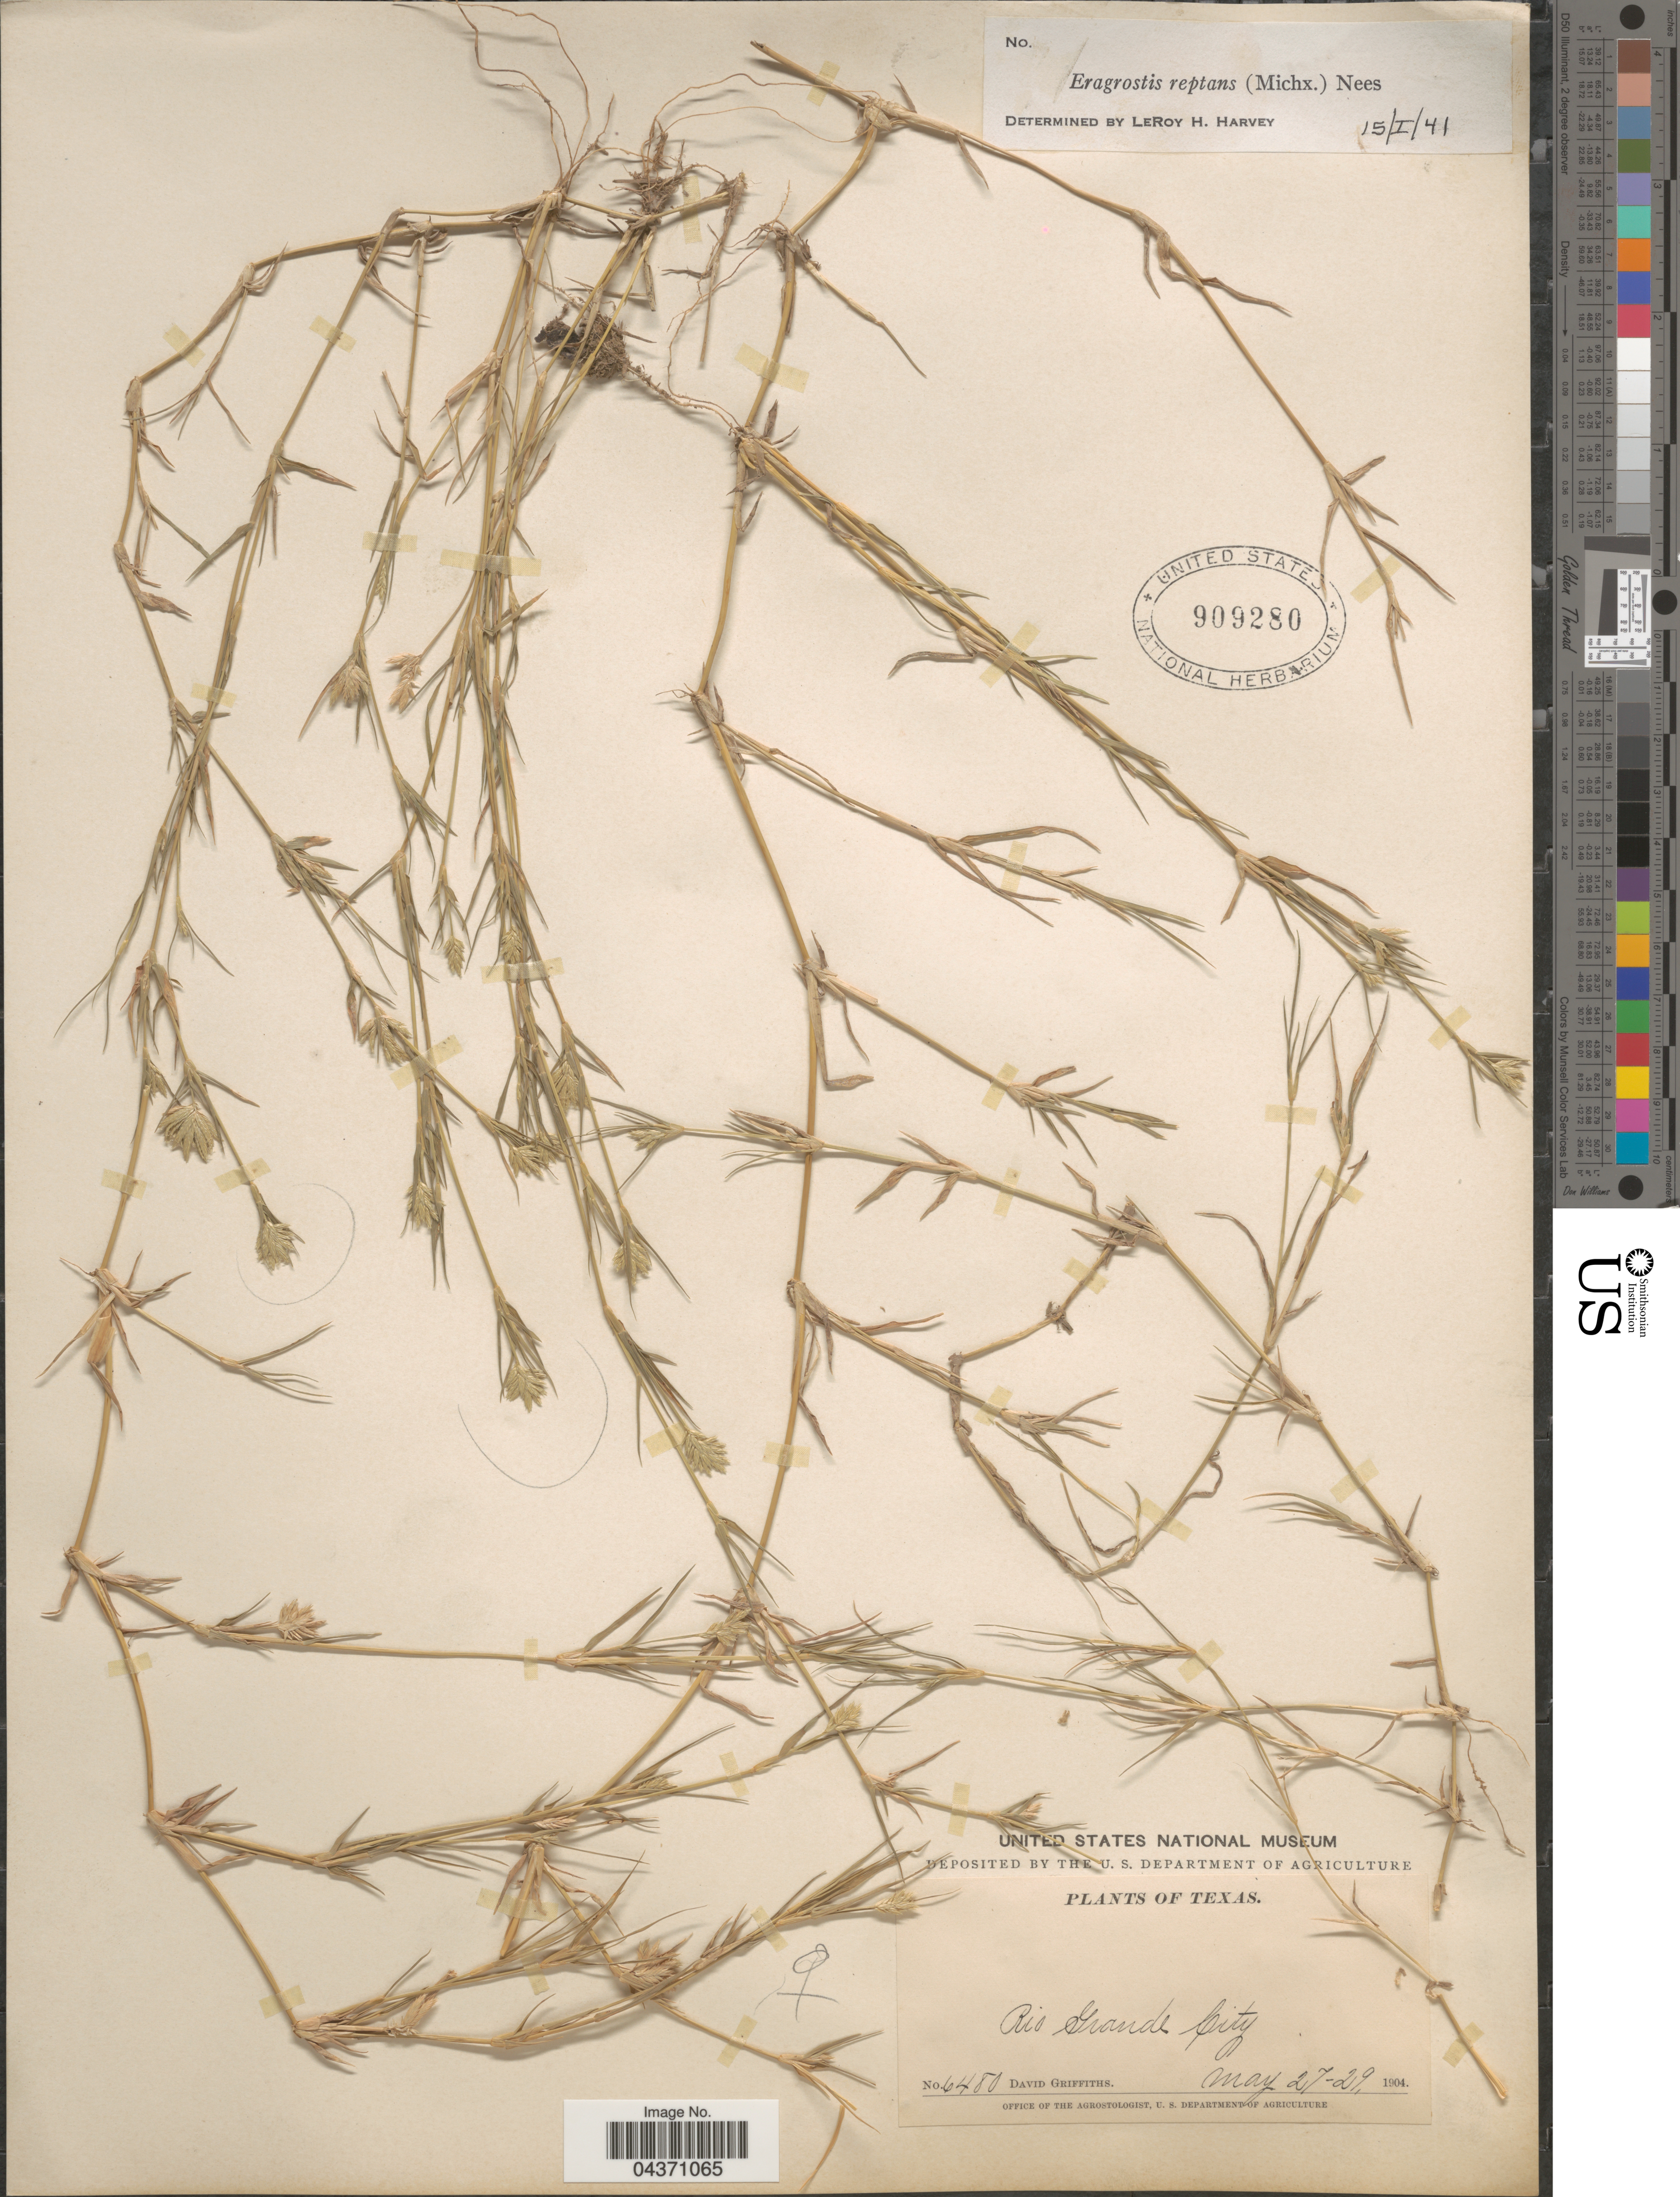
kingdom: Plantae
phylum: Tracheophyta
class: Liliopsida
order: Poales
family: Poaceae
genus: Eragrostis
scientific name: Eragrostis reptans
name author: (Michx.) Nees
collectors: D. Griffiths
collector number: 6480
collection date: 1904-05-27/1904-05-29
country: United States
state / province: Texas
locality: Rio Grande City.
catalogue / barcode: US 909280